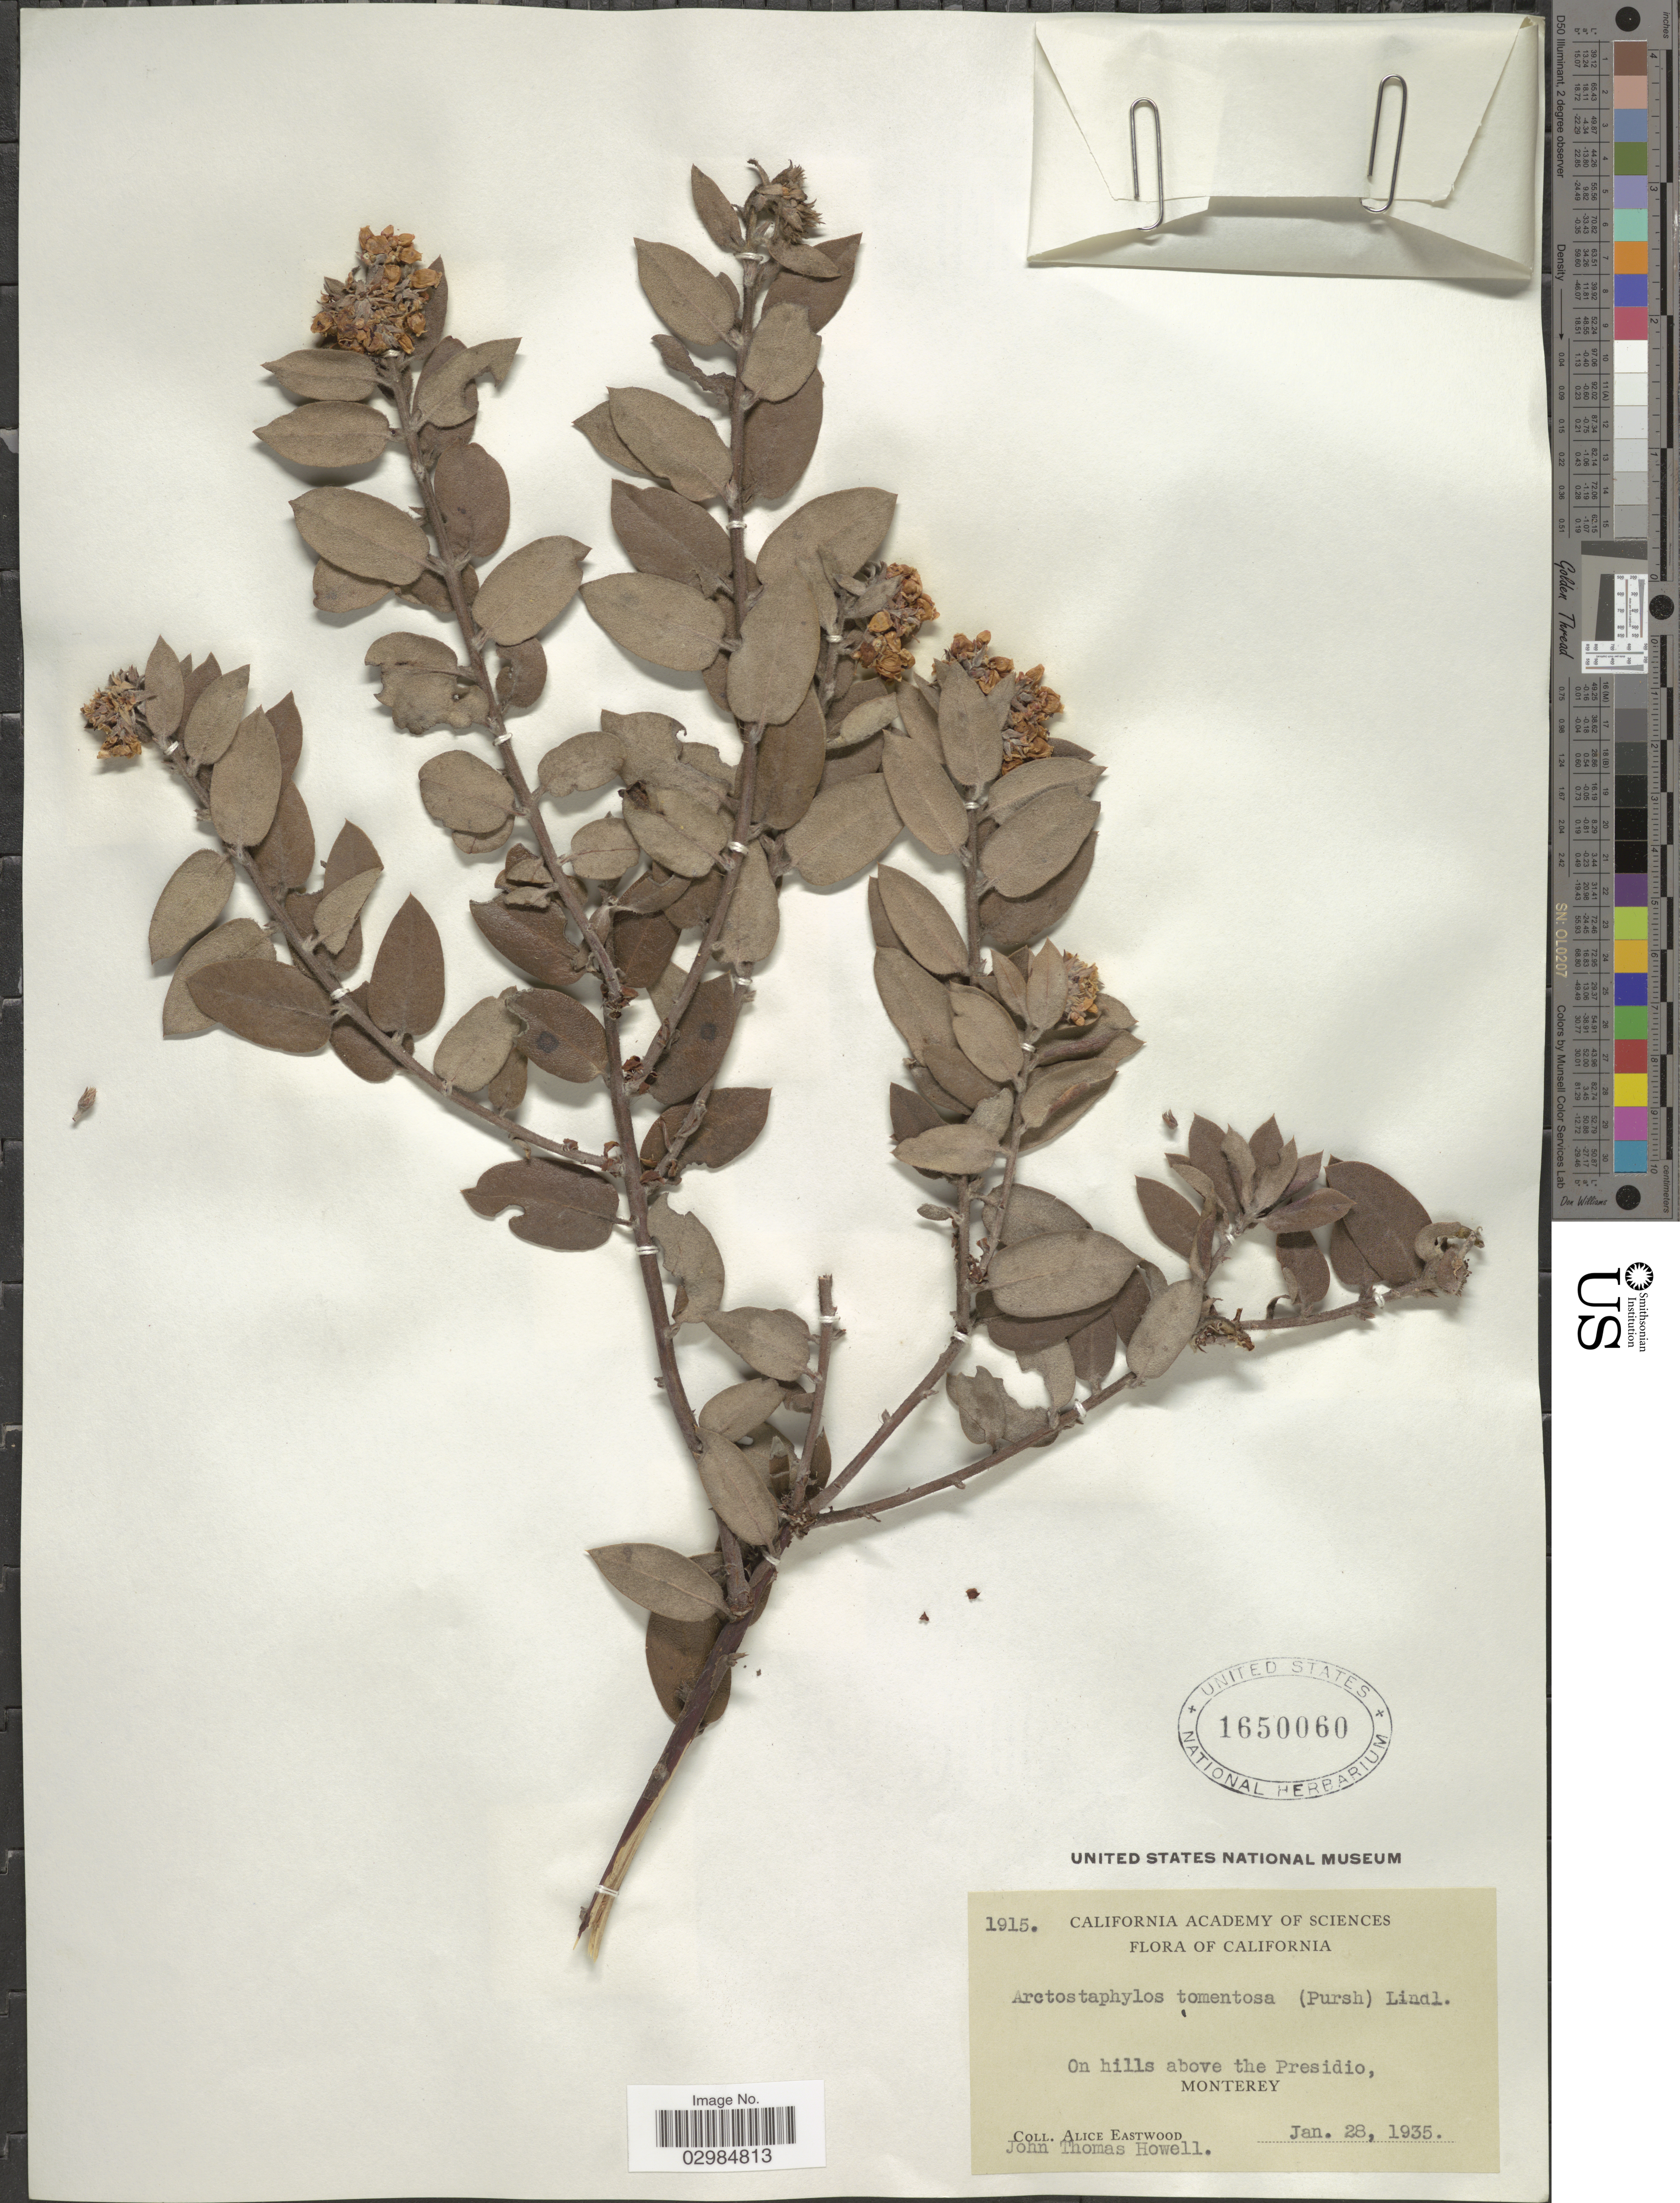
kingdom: Plantae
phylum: Tracheophyta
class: Magnoliopsida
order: Ericales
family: Ericaceae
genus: Arctostaphylos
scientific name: Arctostaphylos tomentosa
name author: (Pursh) Lindl.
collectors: A. Eastwood & J. T. Howell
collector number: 1915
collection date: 1935-01-28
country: United States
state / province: California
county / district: Monterey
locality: On hills above the Presidio, Monterey.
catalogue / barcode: US 1650060